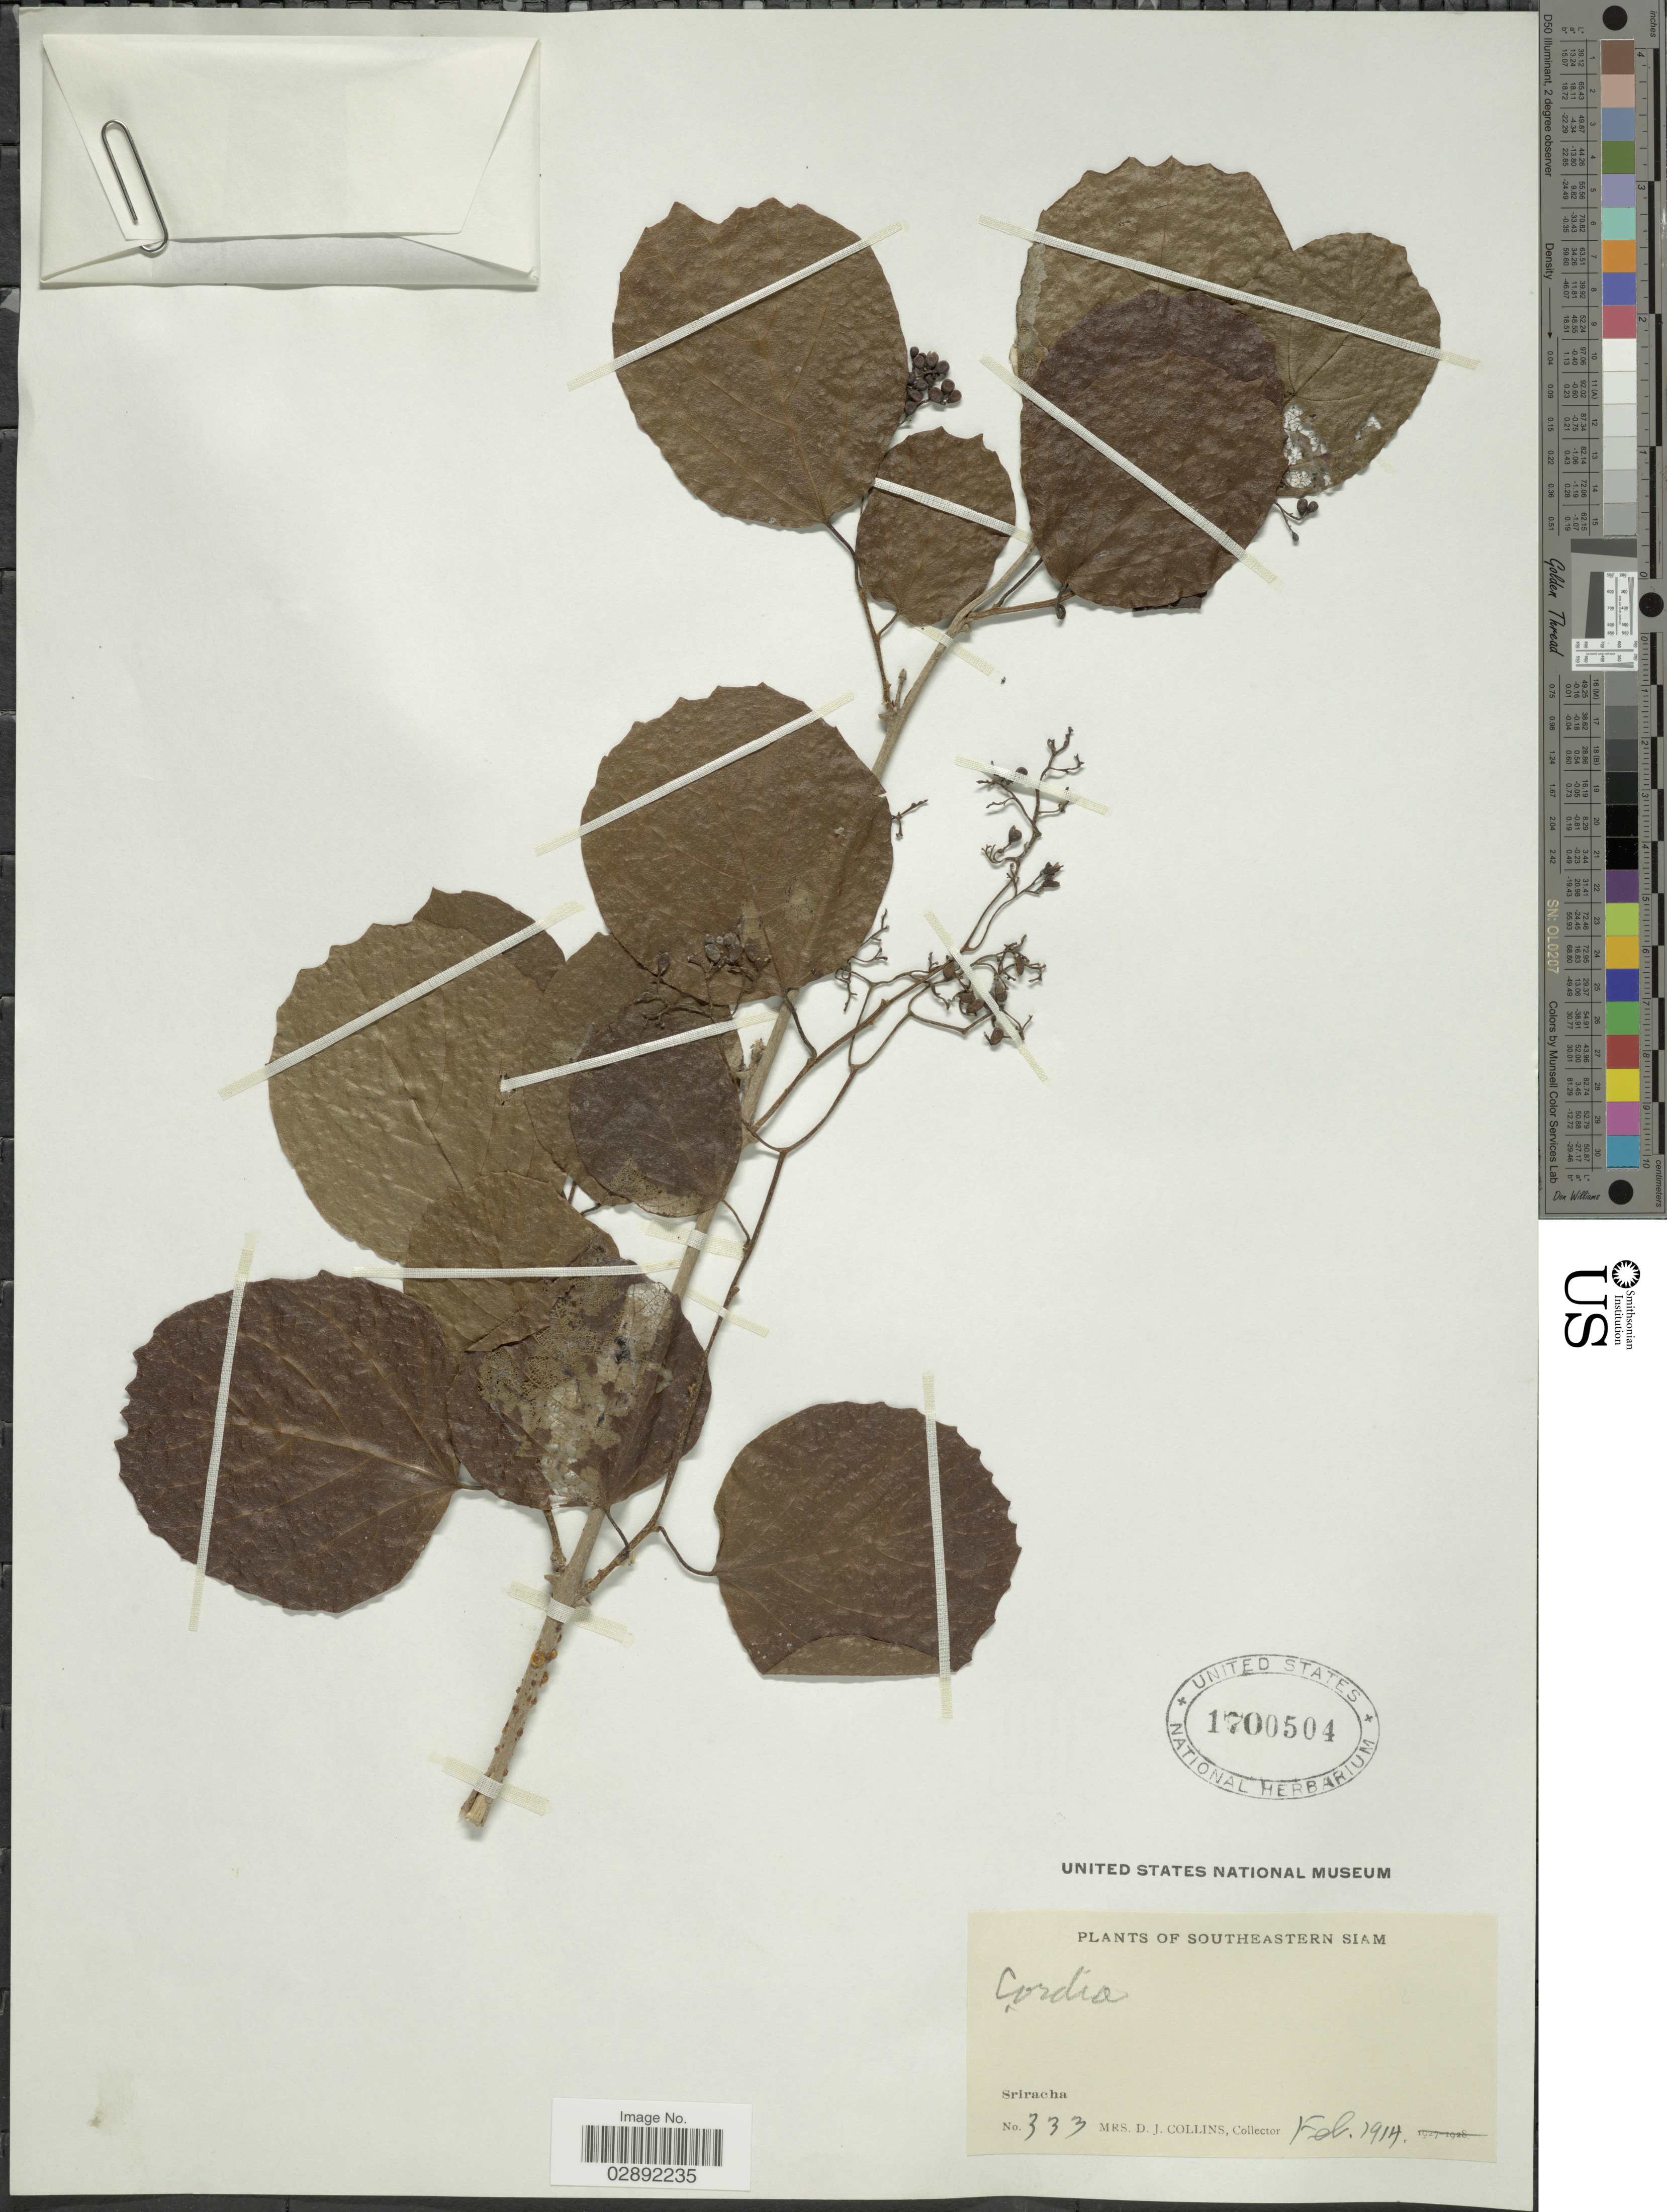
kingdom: Plantae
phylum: Tracheophyta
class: Magnoliopsida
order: Boraginales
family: Cordiaceae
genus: Cordia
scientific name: Cordia sp.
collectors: Mrs. D. J. Collins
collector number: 333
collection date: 1914-02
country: Thailand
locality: Southeastern Siam. Sriracha.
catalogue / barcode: US 1700504